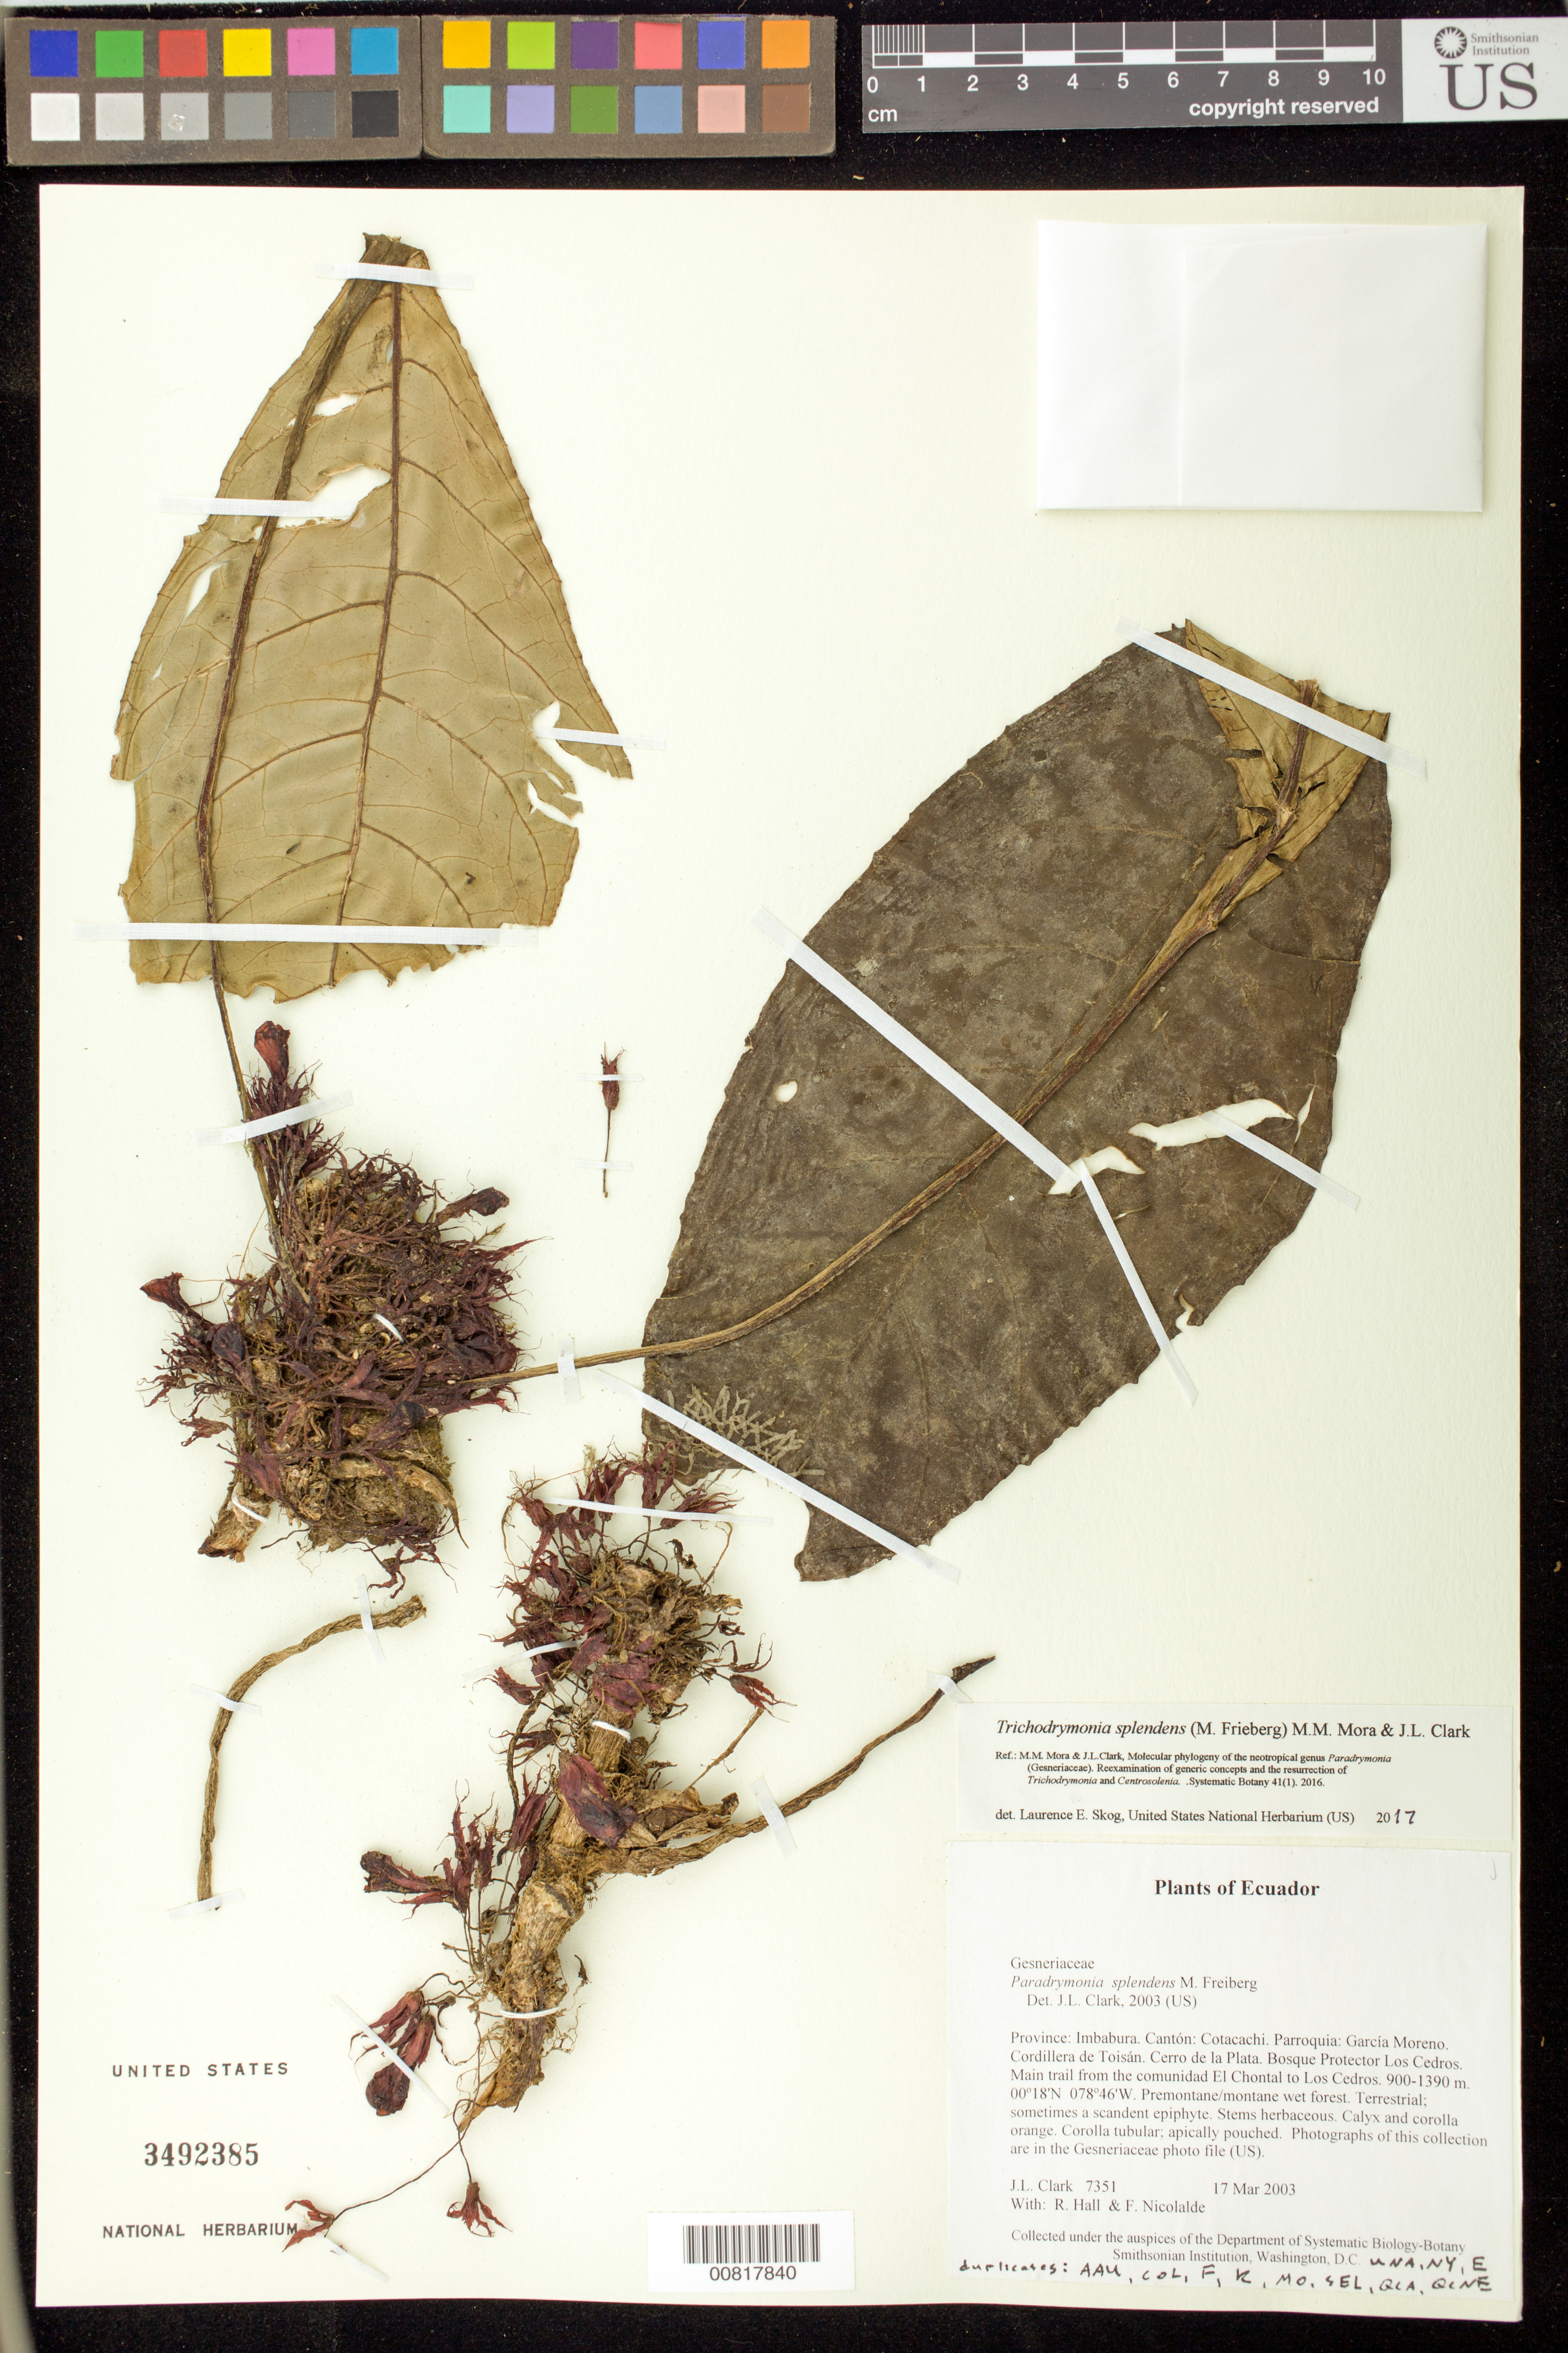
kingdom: Plantae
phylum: Tracheophyta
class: Magnoliopsida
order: Lamiales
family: Gesneriaceae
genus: Trichodrymonia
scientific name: Trichodrymonia splendens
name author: (M. Freiberg) J.L. Clark & M.M. Mora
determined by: Skog, Laurence E.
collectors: J. L. Clark, R. Hall & F. Nicolalde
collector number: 7351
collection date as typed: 17 Mar 2003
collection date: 2003-03-17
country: Ecuador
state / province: Imbabura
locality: Cotacachi. Parroquia: García Moreno. Cordillera de Toisán. Cerro de la Plata. Bosque Protector Los Cedros. Main trail from the comunidad El Chontal to Los Cedros.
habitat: Premontane/montane wet forest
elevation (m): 900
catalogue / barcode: US 3492385